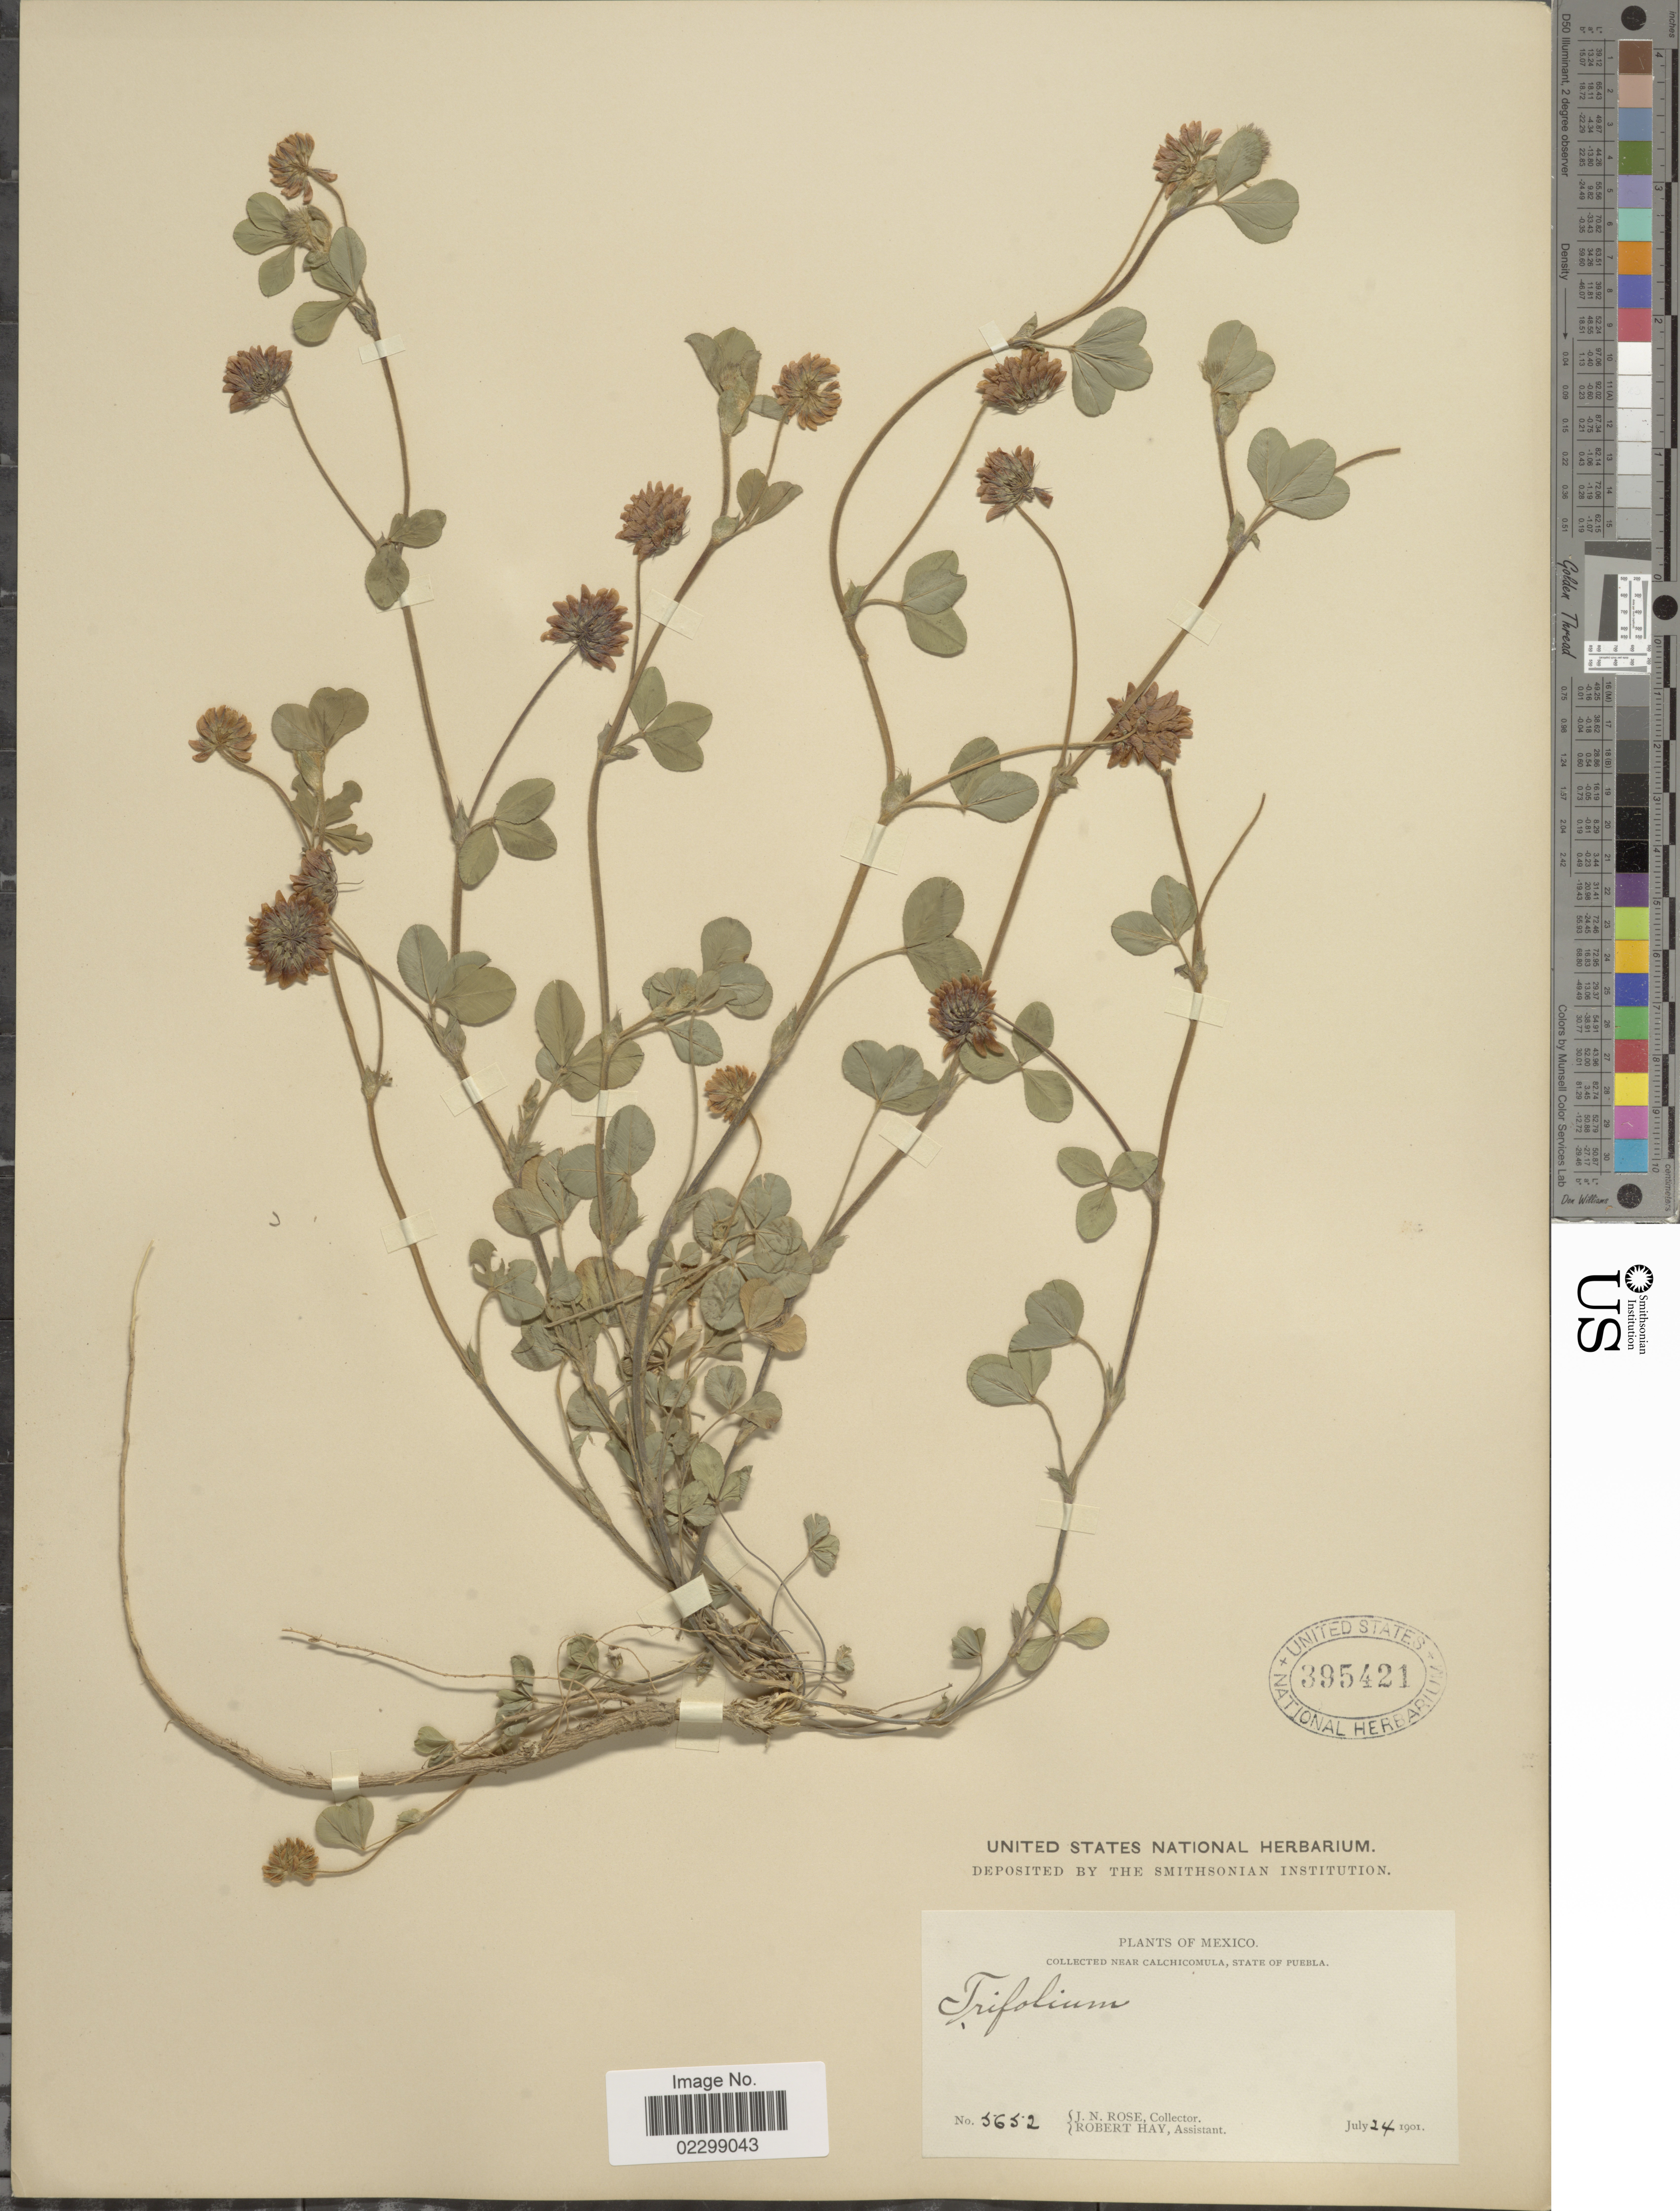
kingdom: Plantae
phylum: Tracheophyta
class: Magnoliopsida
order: Fabales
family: Fabaceae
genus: Trifolium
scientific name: Trifolium mexicanum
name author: Hemsl.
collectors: J. N. Rose & R. Hay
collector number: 5652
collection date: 1901-07-24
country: Mexico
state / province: Puebla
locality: Near Calchicomula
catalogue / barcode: US 395421